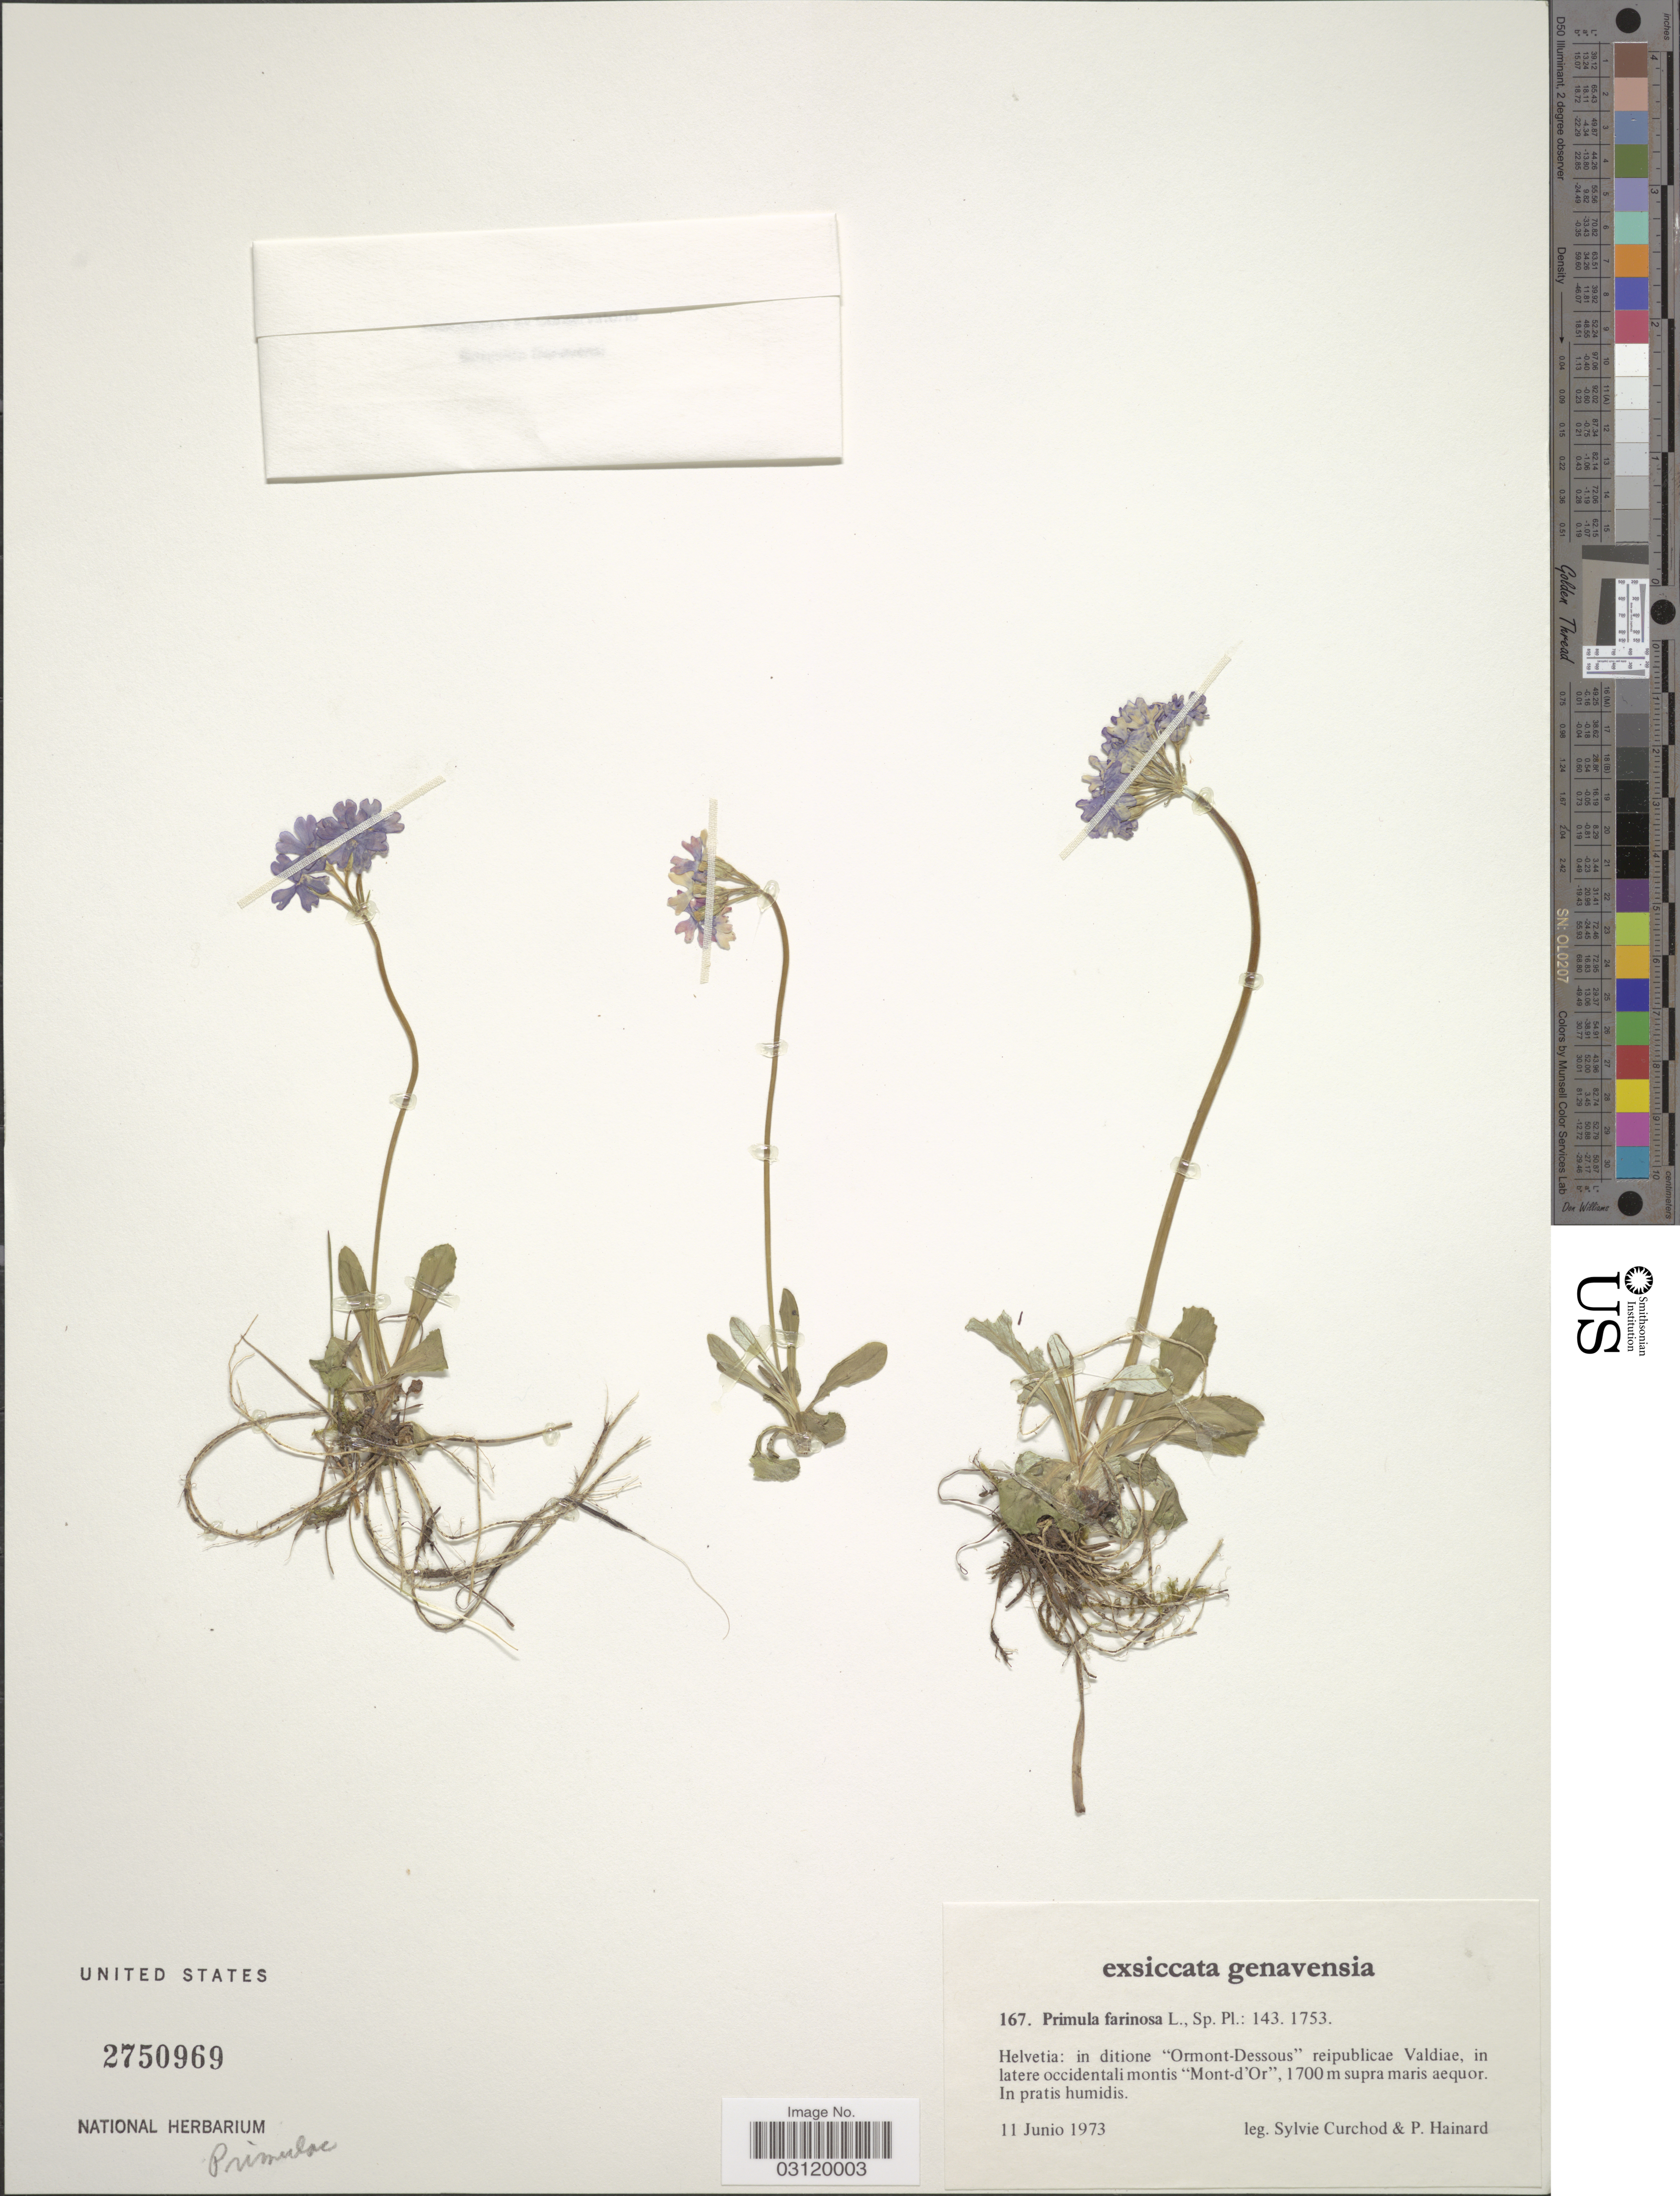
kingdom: Plantae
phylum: Tracheophyta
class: Magnoliopsida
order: Ericales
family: Primulaceae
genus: Primula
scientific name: Primula farinosa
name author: L.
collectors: S. Curchod & P. Hainard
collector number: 167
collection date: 1973-06-11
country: Switzerland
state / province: Genève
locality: Genavensia. Helvetia: in ditione "Ormont-Dessous" reipublicae Valdiae, in latere occidentali montis "Mont-d'Or".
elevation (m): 1700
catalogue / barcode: US 2750969